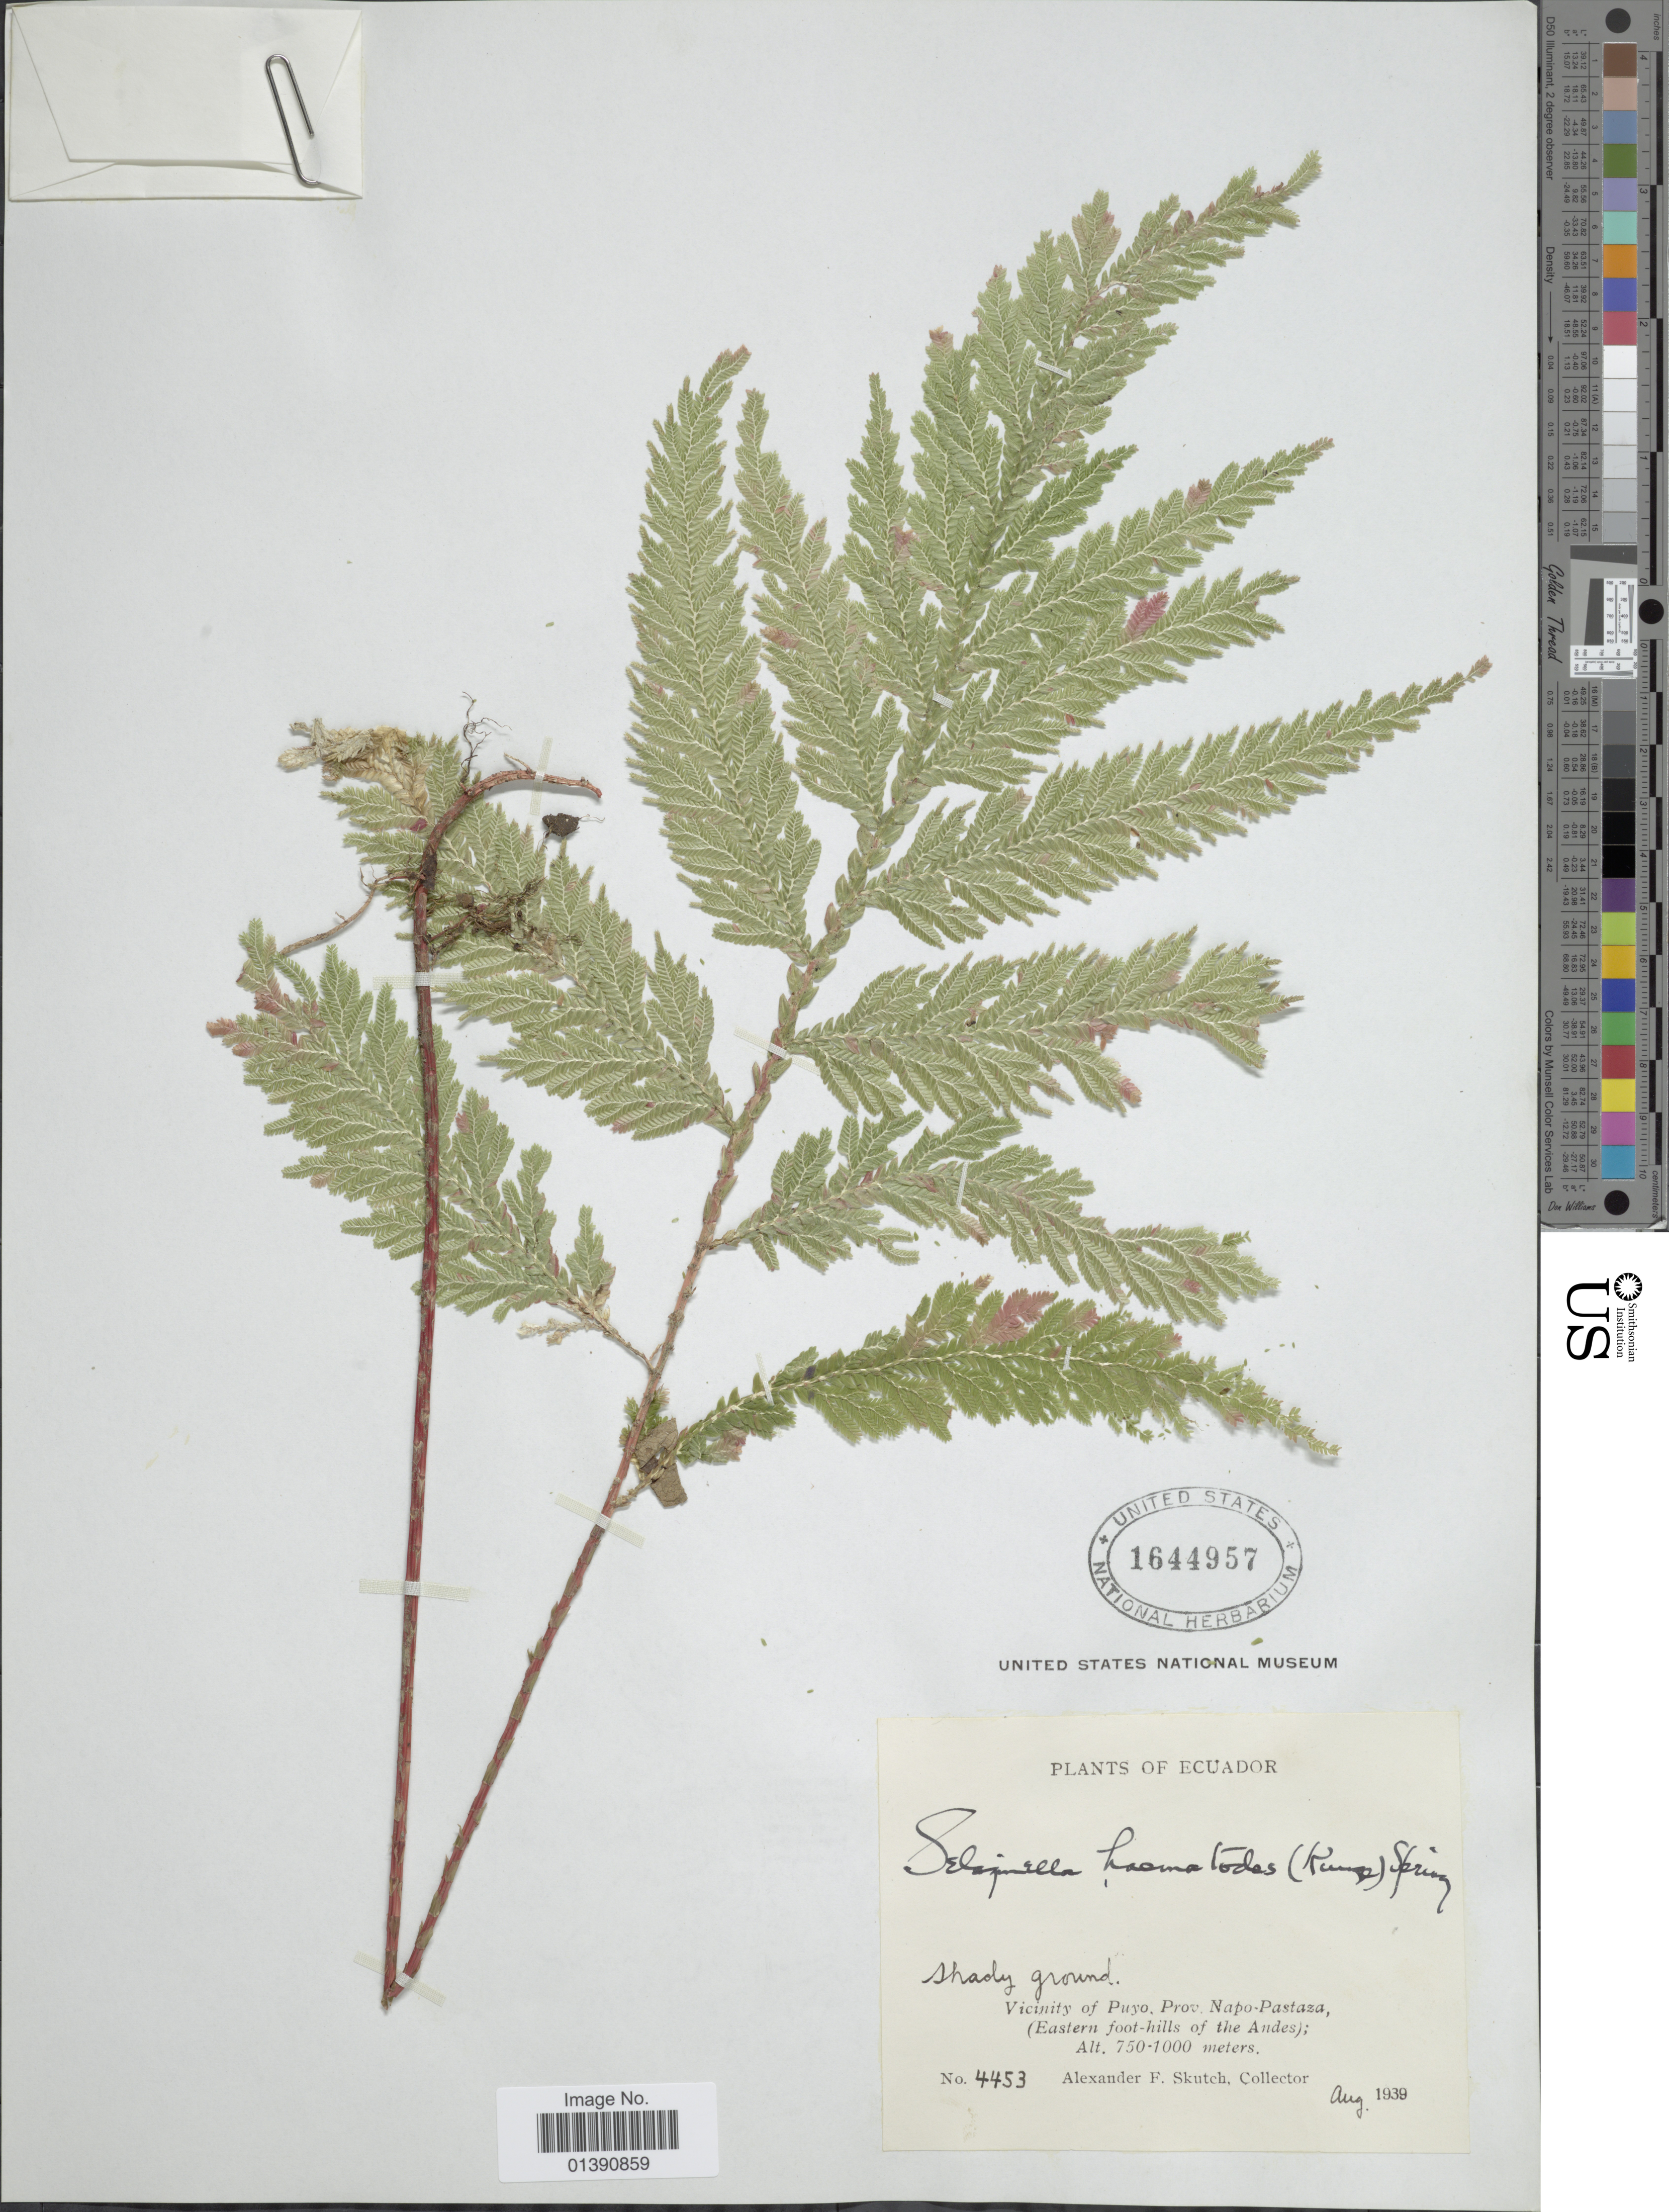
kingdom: Plantae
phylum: Tracheophyta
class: Lycopodiopsida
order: Selaginellales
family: Selaginellaceae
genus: Selaginella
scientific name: Selaginella haematodes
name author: (Kunze) Spring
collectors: A. F. Skutch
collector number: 4453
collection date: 1939-08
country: Ecuador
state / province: Napo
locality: Vicinity of Puyo, Prov, Napo-Pastaza, (Eastern foot-hills o fthe Andes)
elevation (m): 750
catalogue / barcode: US 1644957